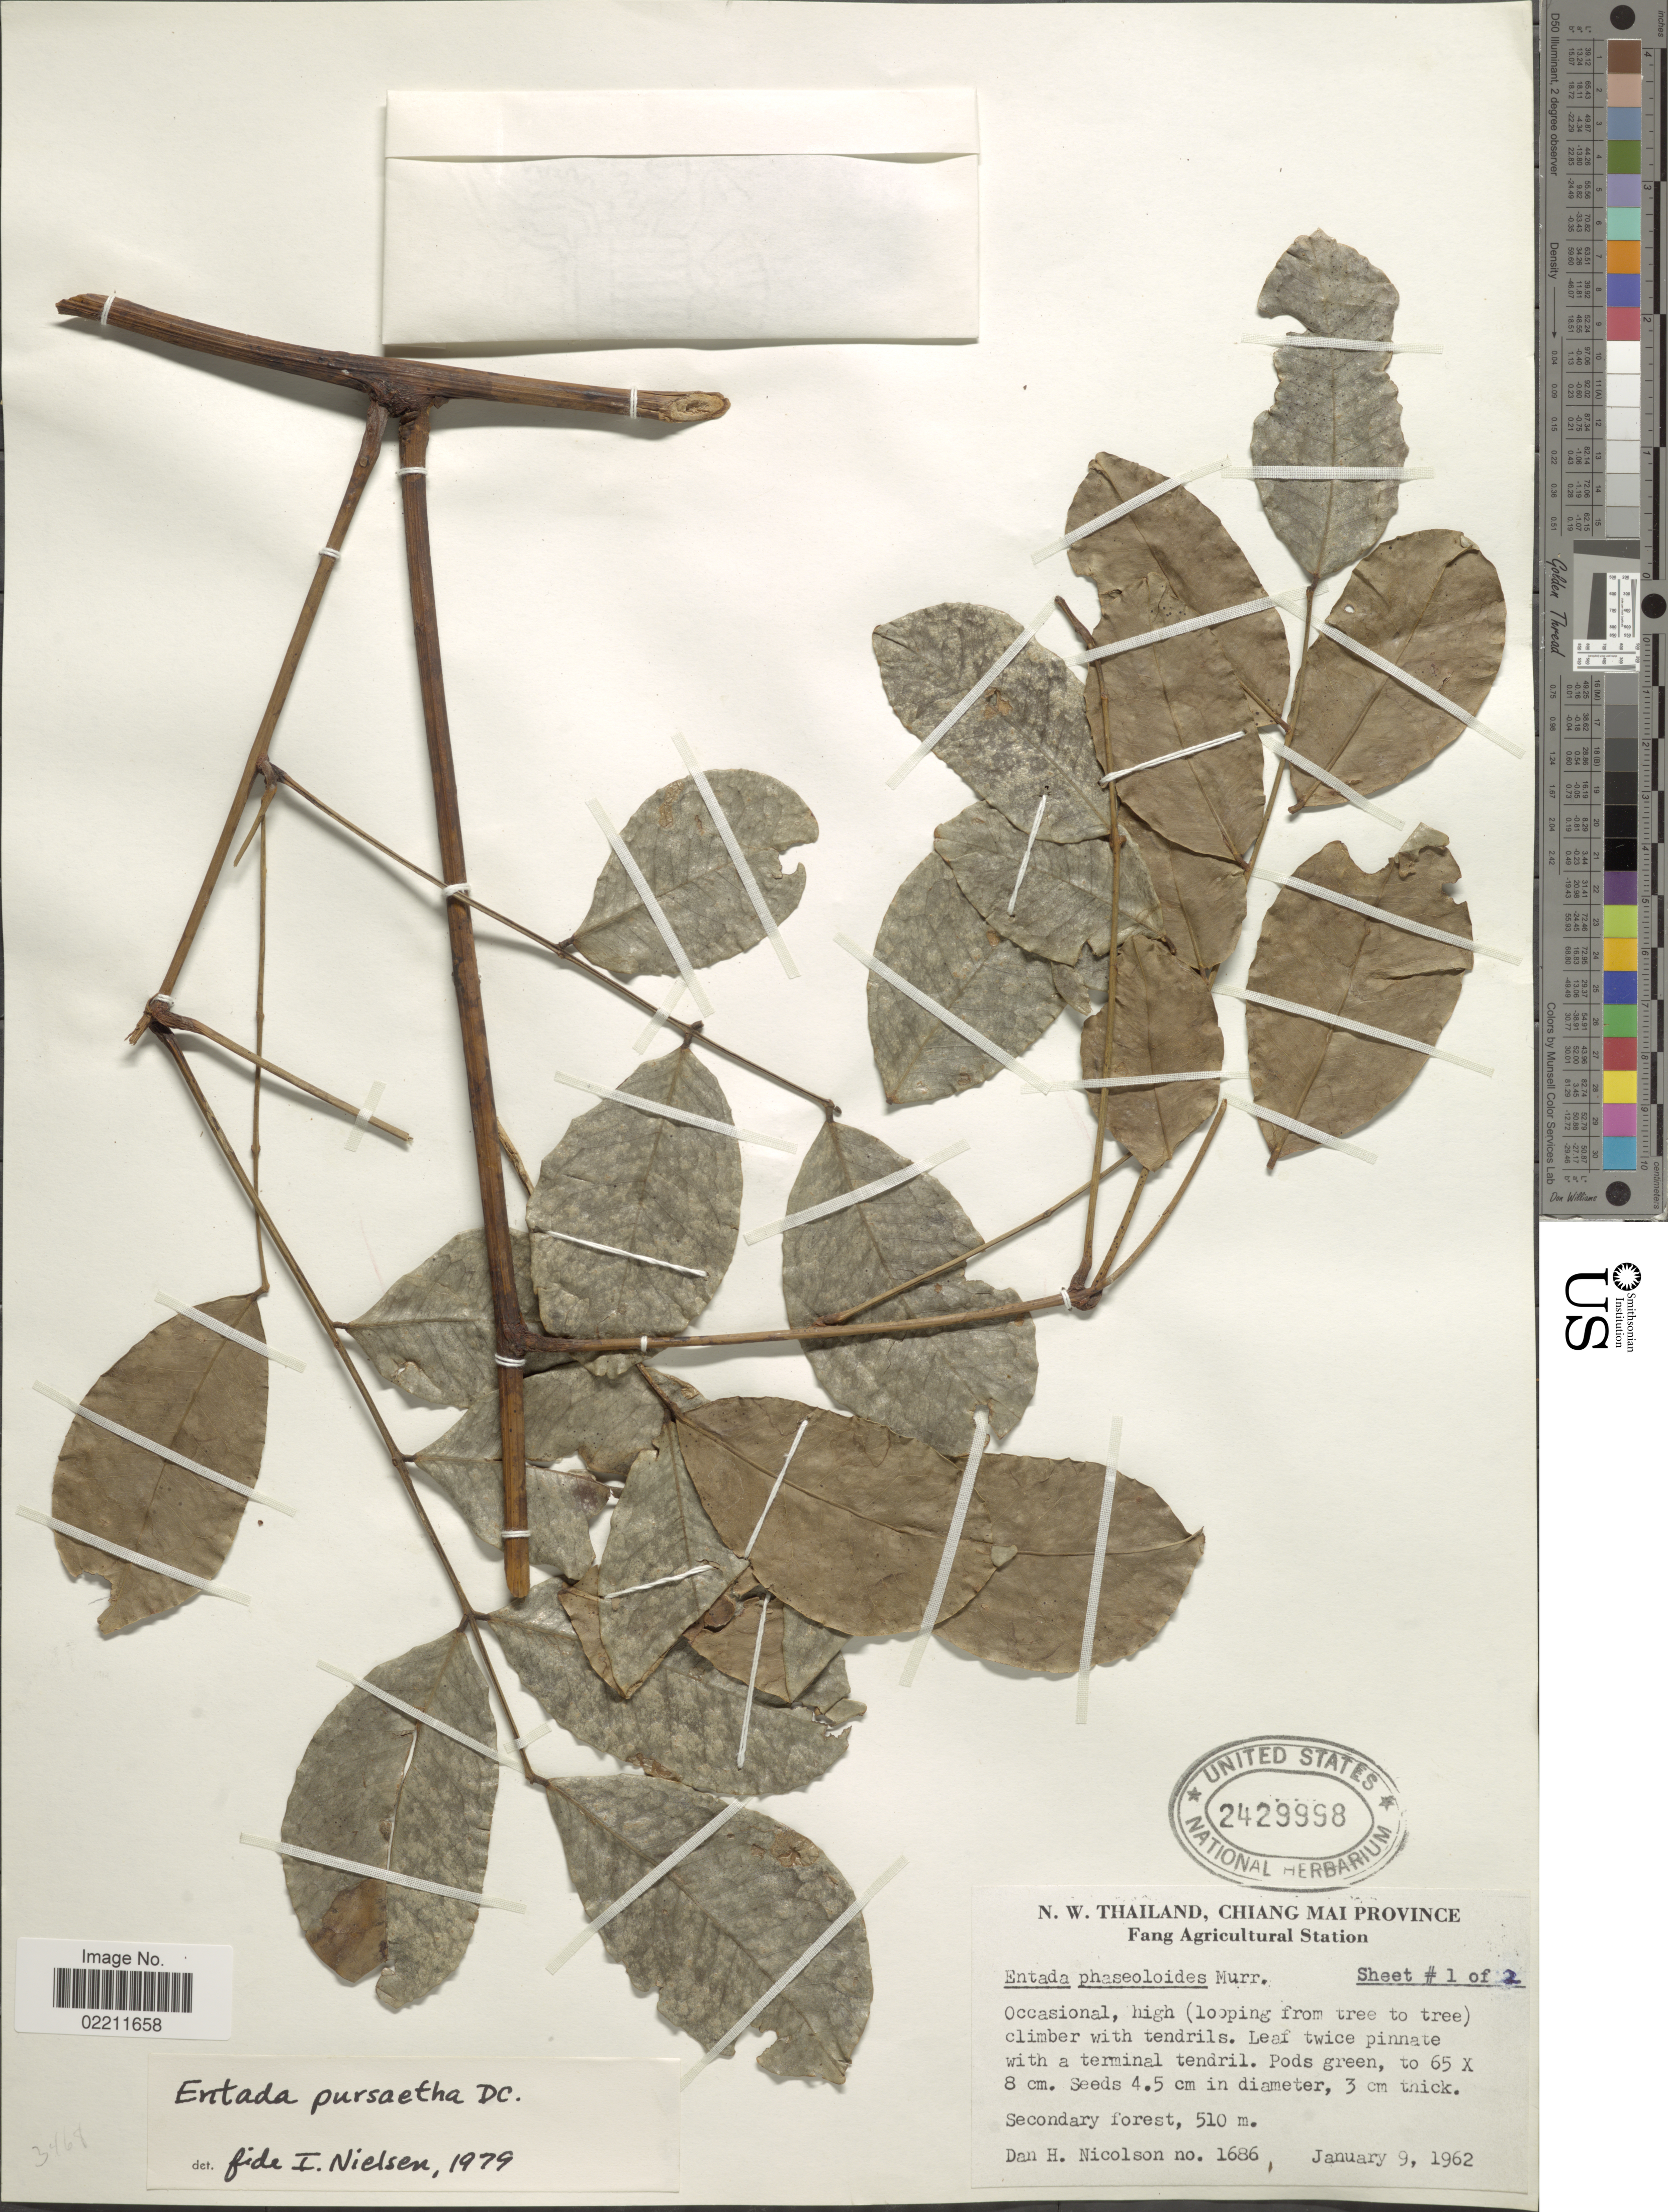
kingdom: Plantae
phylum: Tracheophyta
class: Magnoliopsida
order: Fabales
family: Fabaceae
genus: Entada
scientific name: Entada rheedei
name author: Spreng.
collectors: D. H. Nicolson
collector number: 1686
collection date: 1962-01-09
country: Thailand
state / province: Chiang Mai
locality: Chiang Mai Province, N.W. Thailand. Secondary Forest.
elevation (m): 510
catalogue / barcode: US 2429998